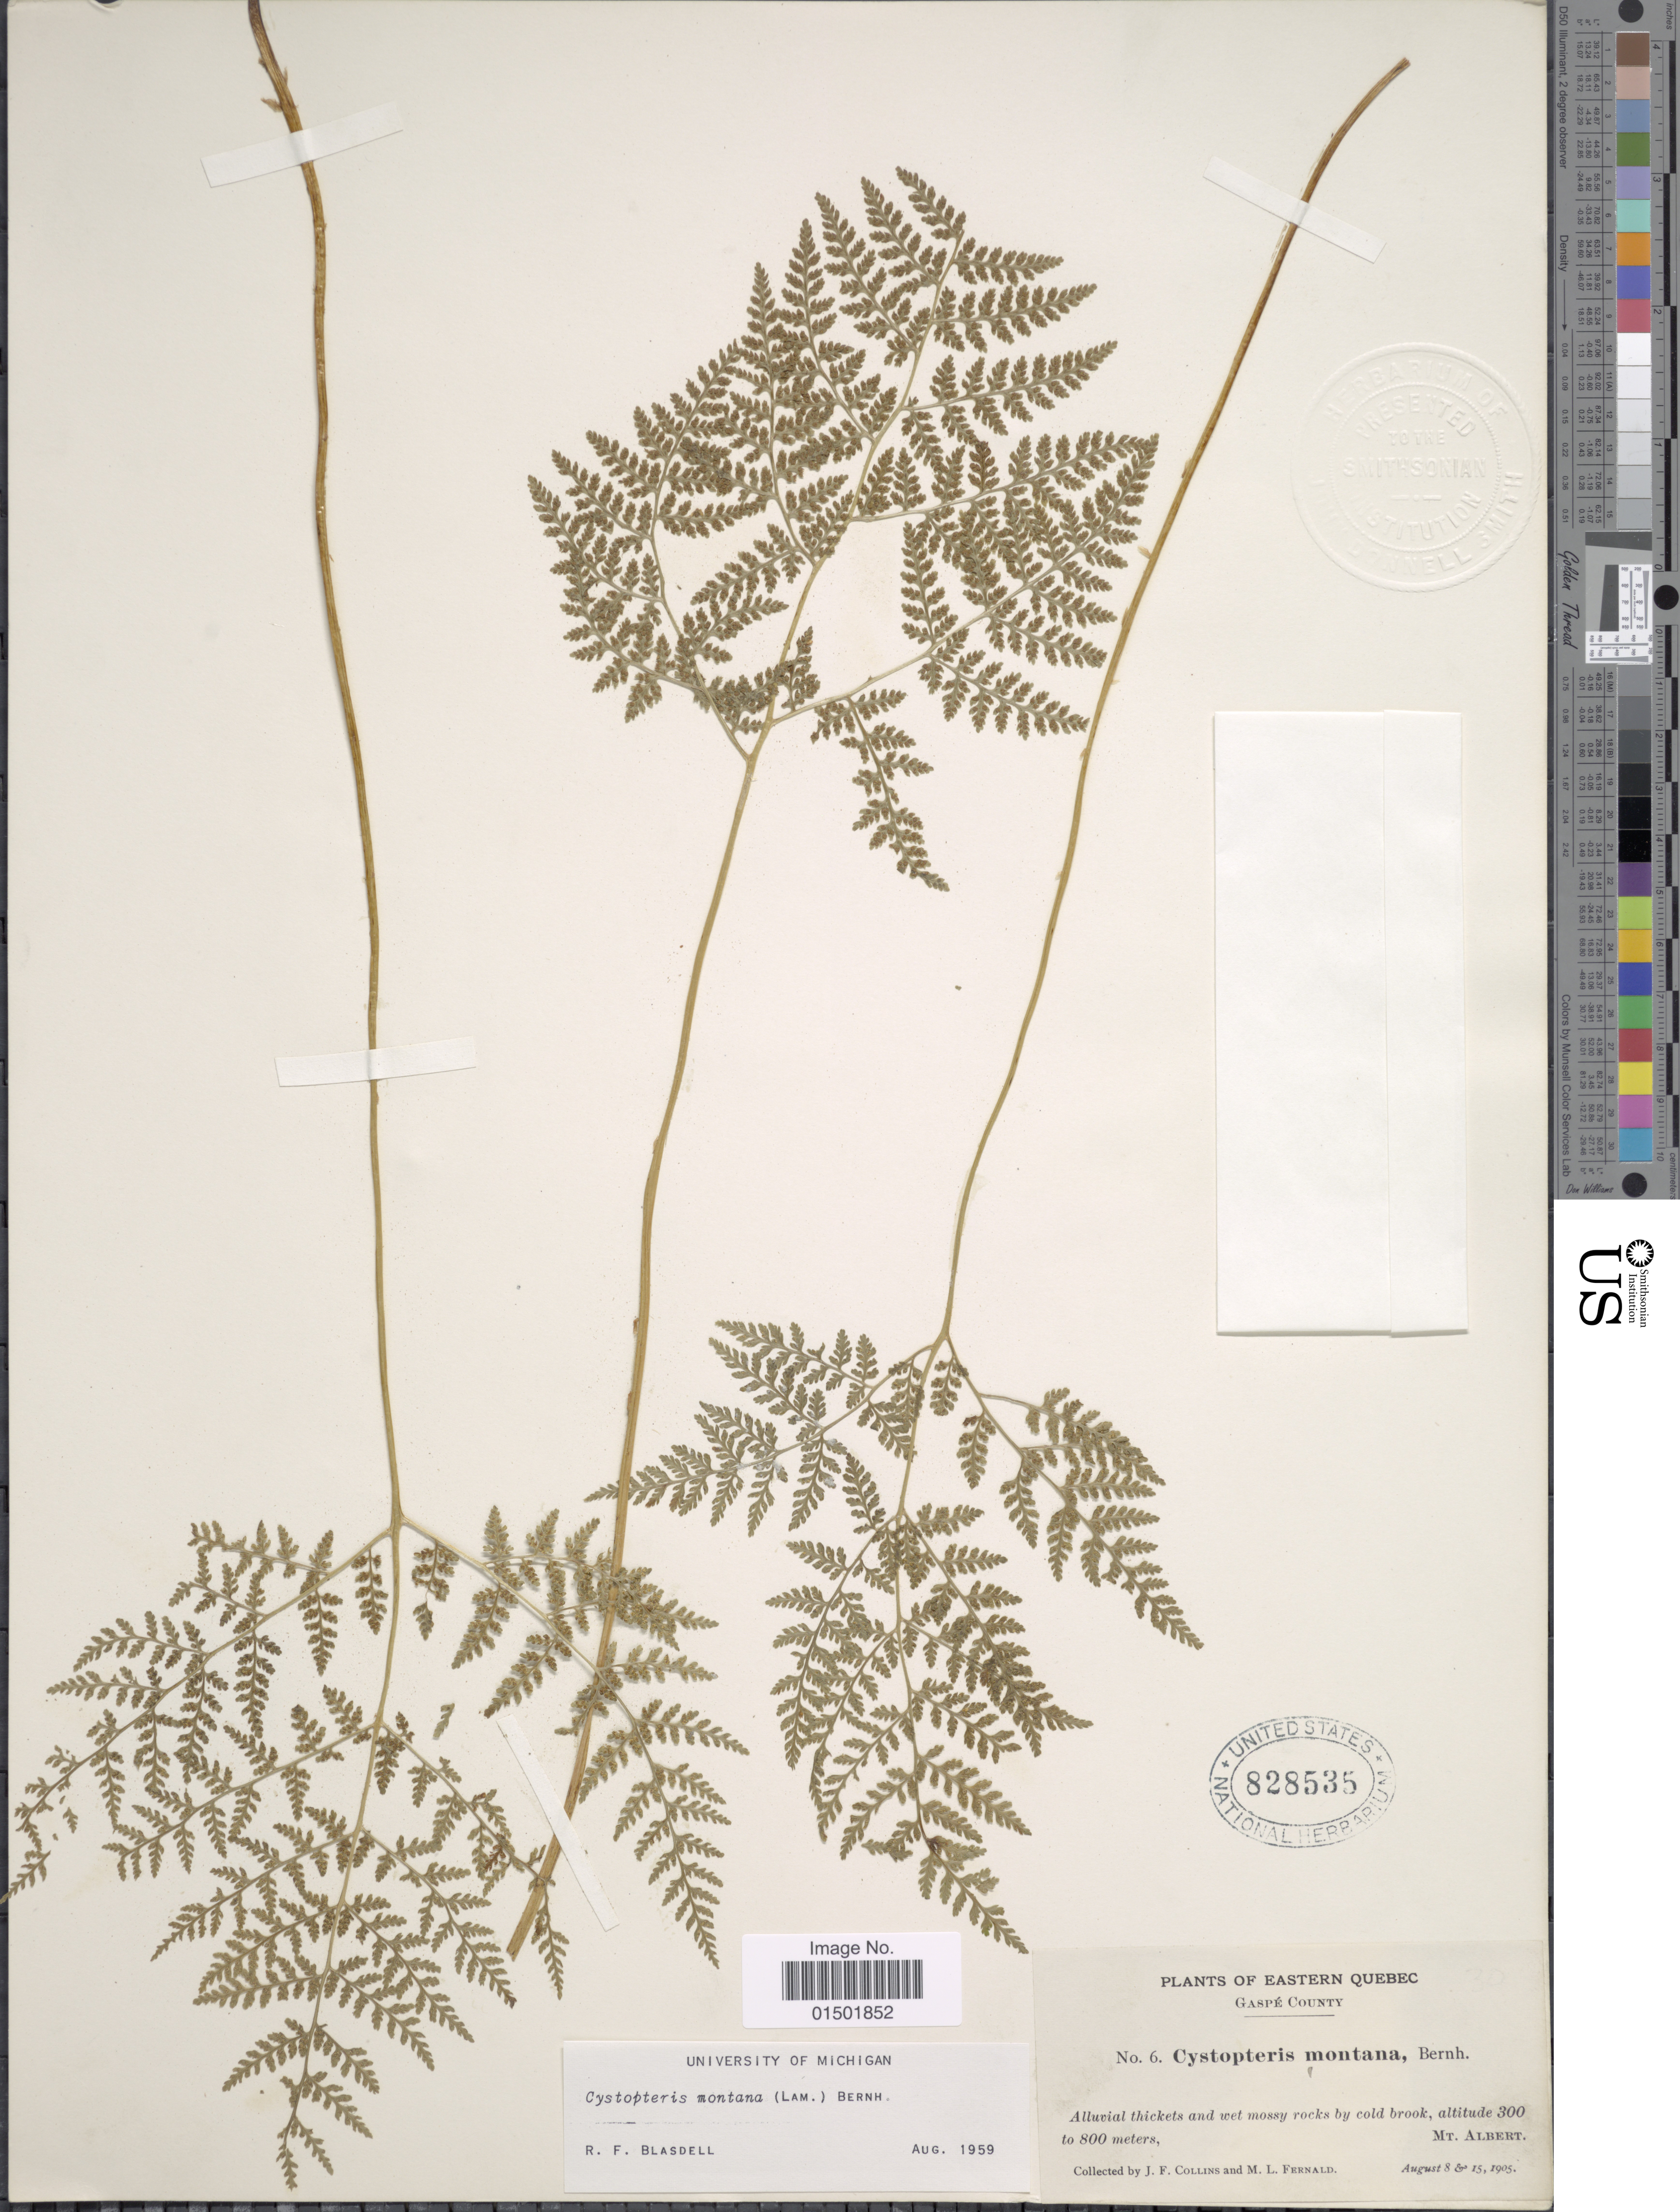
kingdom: Plantae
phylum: Tracheophyta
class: Polypodiopsida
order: Polypodiales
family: Cystopteridaceae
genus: Cystopteris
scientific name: Cystopteris montana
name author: (Lam.) Desv.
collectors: J. Collins & M. L. Fernald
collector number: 6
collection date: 1905-08-08/1905-08-15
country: Canada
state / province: Quebec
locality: Eastern Quebec. Gaspe County. Mt. Albert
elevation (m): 300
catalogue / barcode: US 493623